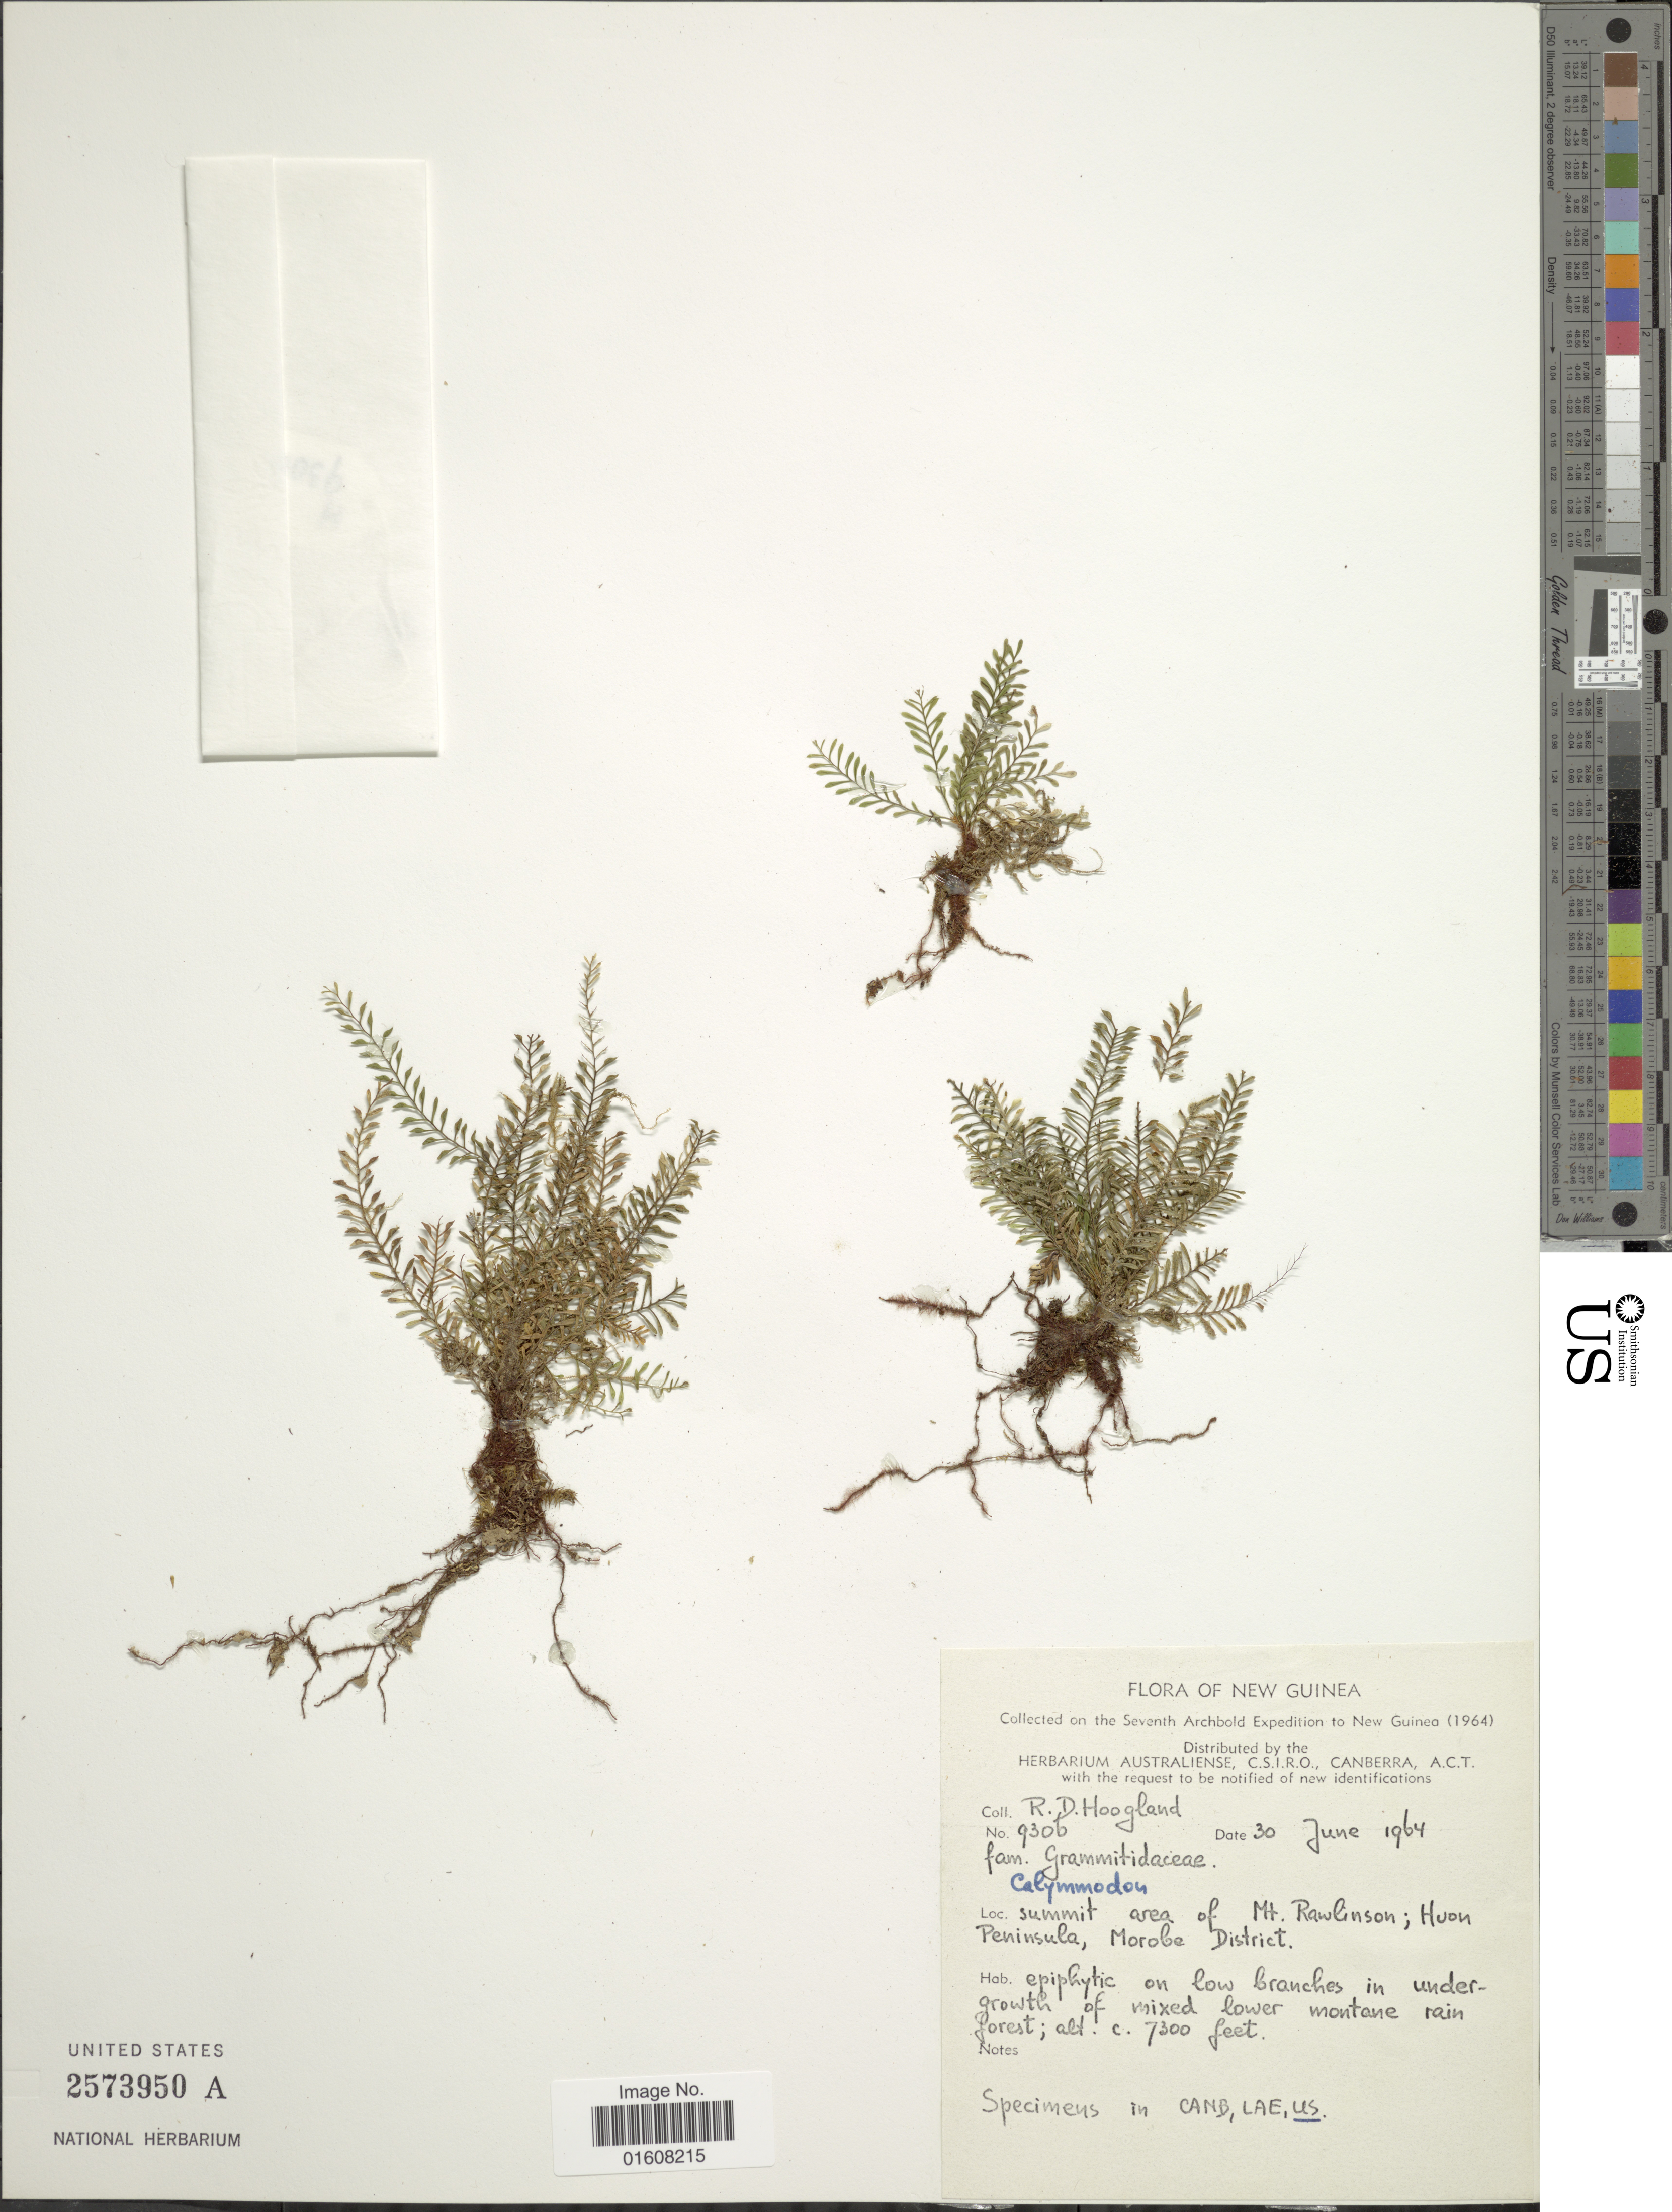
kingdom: Plantae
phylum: Tracheophyta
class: Polypodiopsida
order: Polypodiales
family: Polypodiaceae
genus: Grammitis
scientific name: Grammitis sp.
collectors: R. D. Hoogland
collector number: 9306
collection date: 1964-06-30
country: Papua New Guinea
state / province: Morobe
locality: New Guinea. summit area of Mt. Rawlinson; Huon Peninsula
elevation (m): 2225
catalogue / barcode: US 2573950A